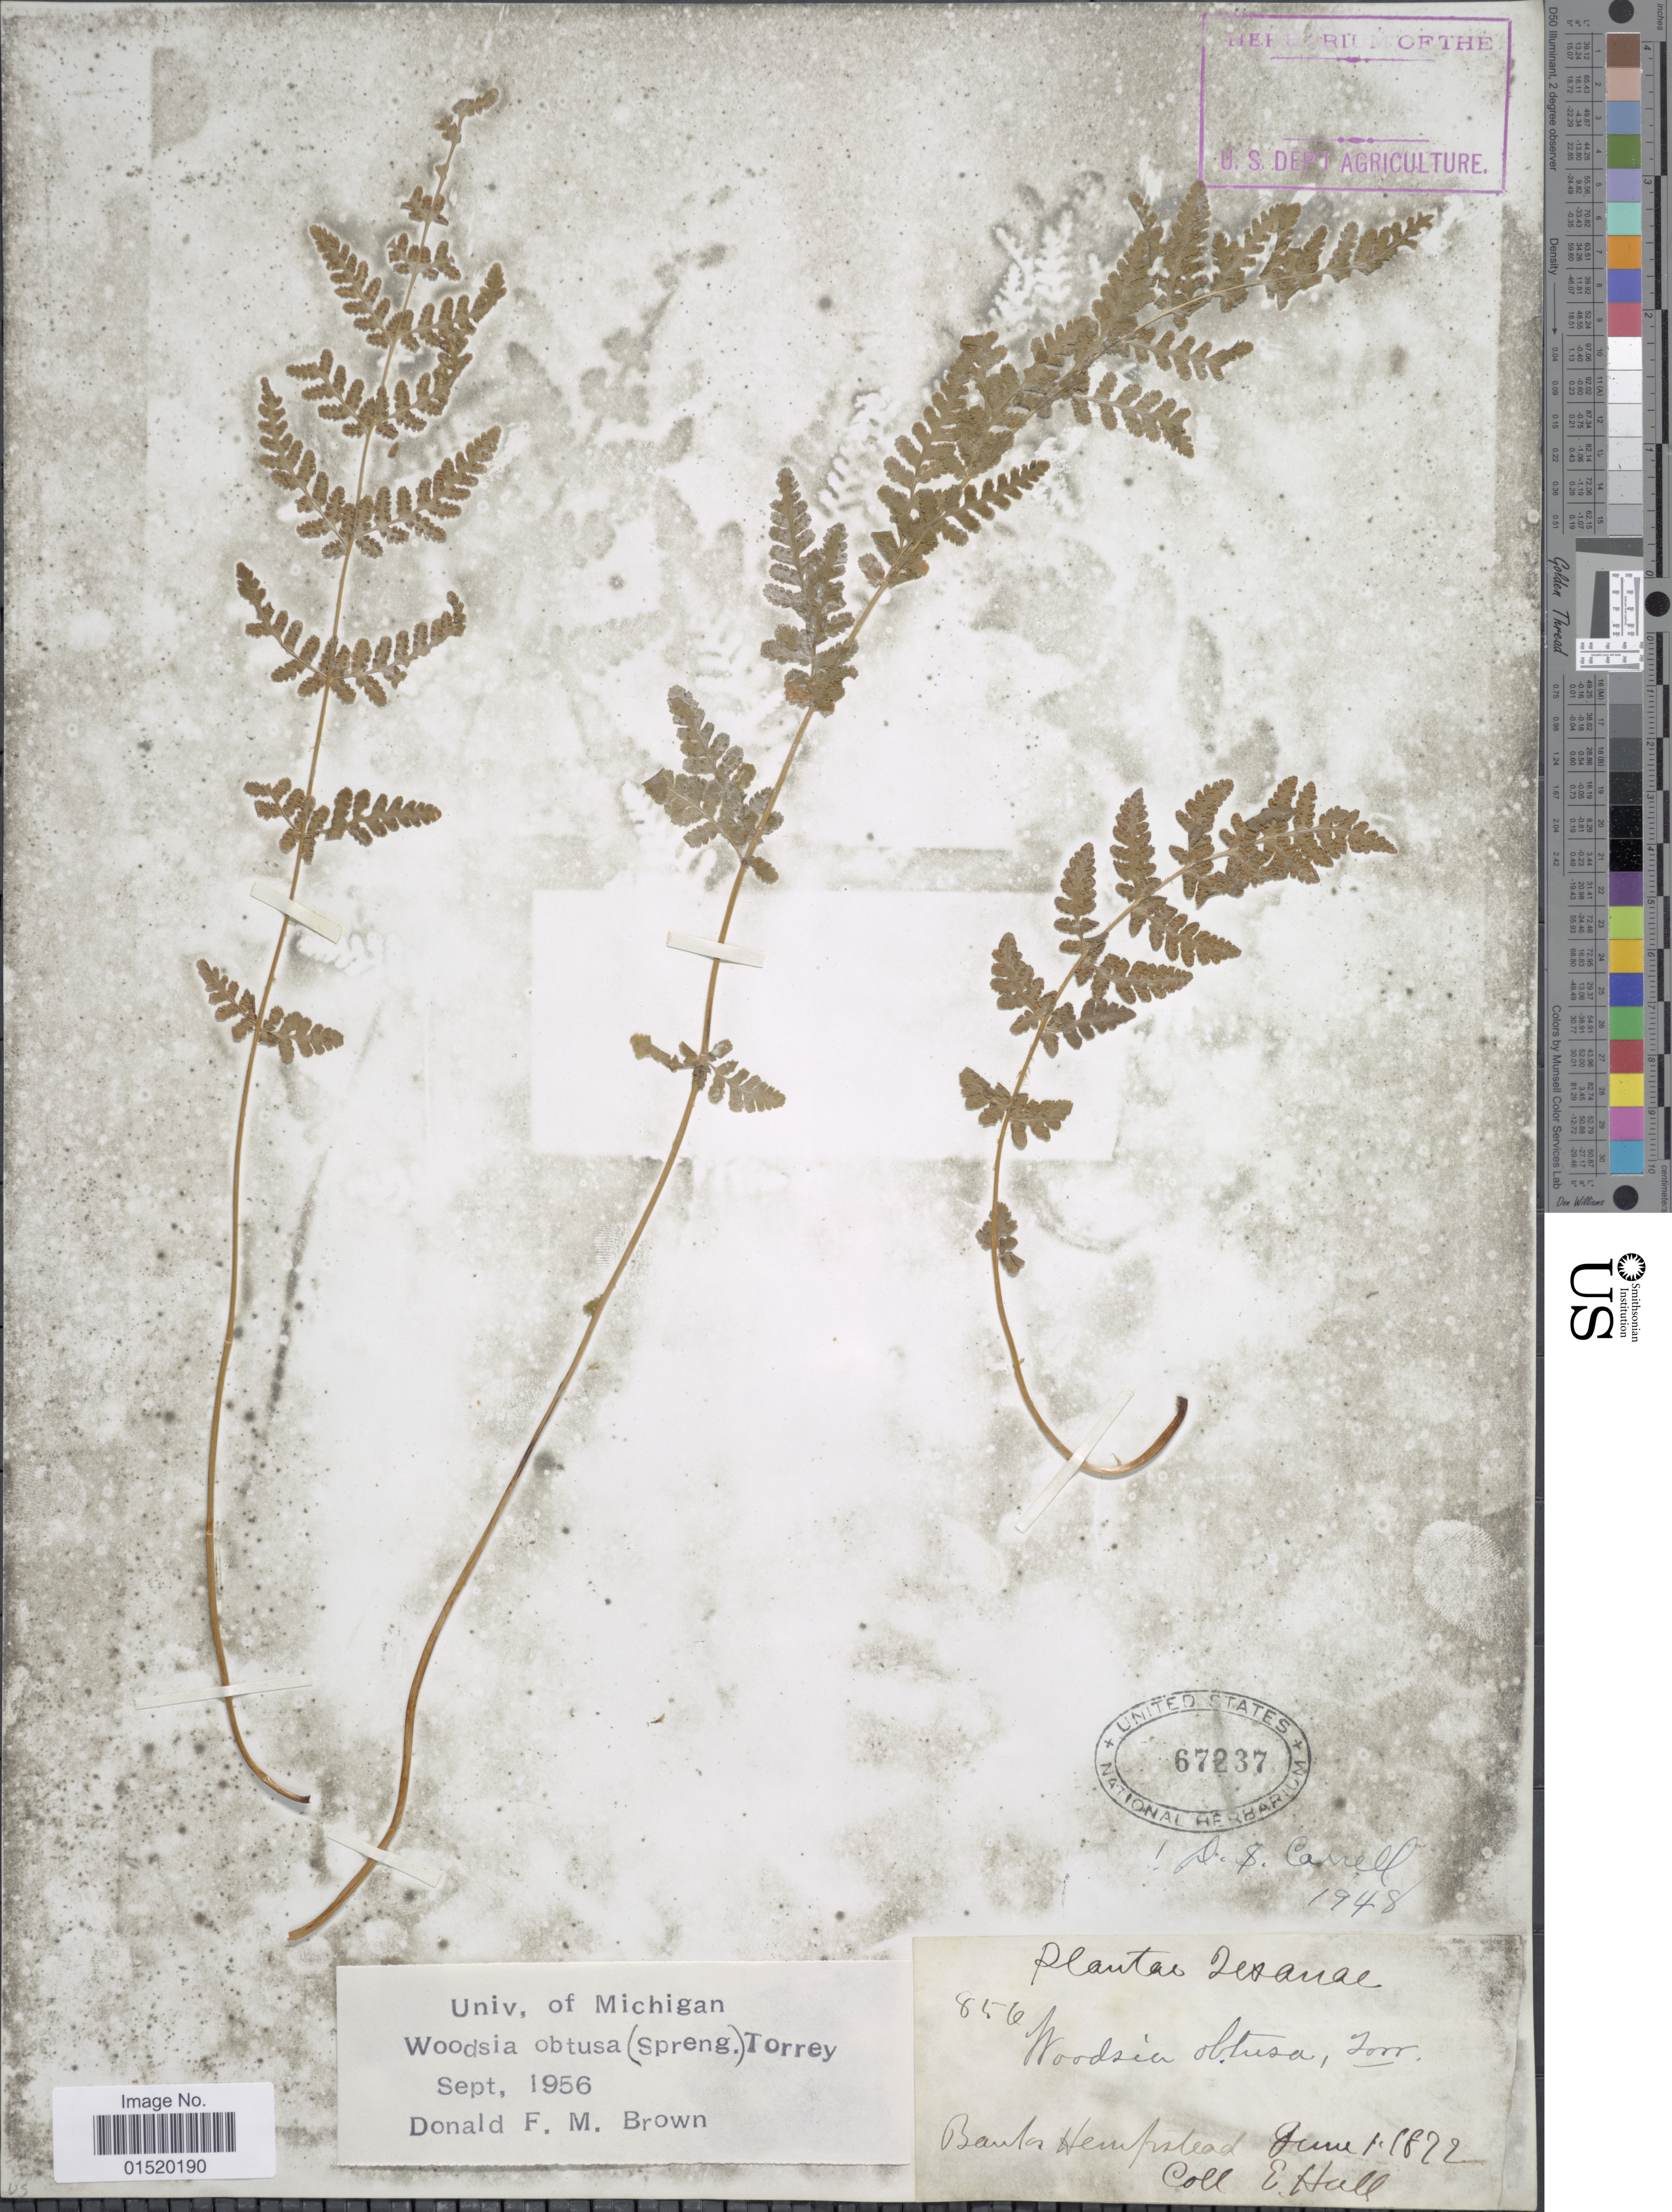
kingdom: Plantae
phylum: Tracheophyta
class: Polypodiopsida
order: Polypodiales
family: Woodsiaceae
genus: Woodsia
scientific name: Woodsia obtusa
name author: (Spreng.) Torr.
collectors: E. Hall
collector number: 856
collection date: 1872-06-01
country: United States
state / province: Texas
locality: Banta Hempstead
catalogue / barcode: US 67237